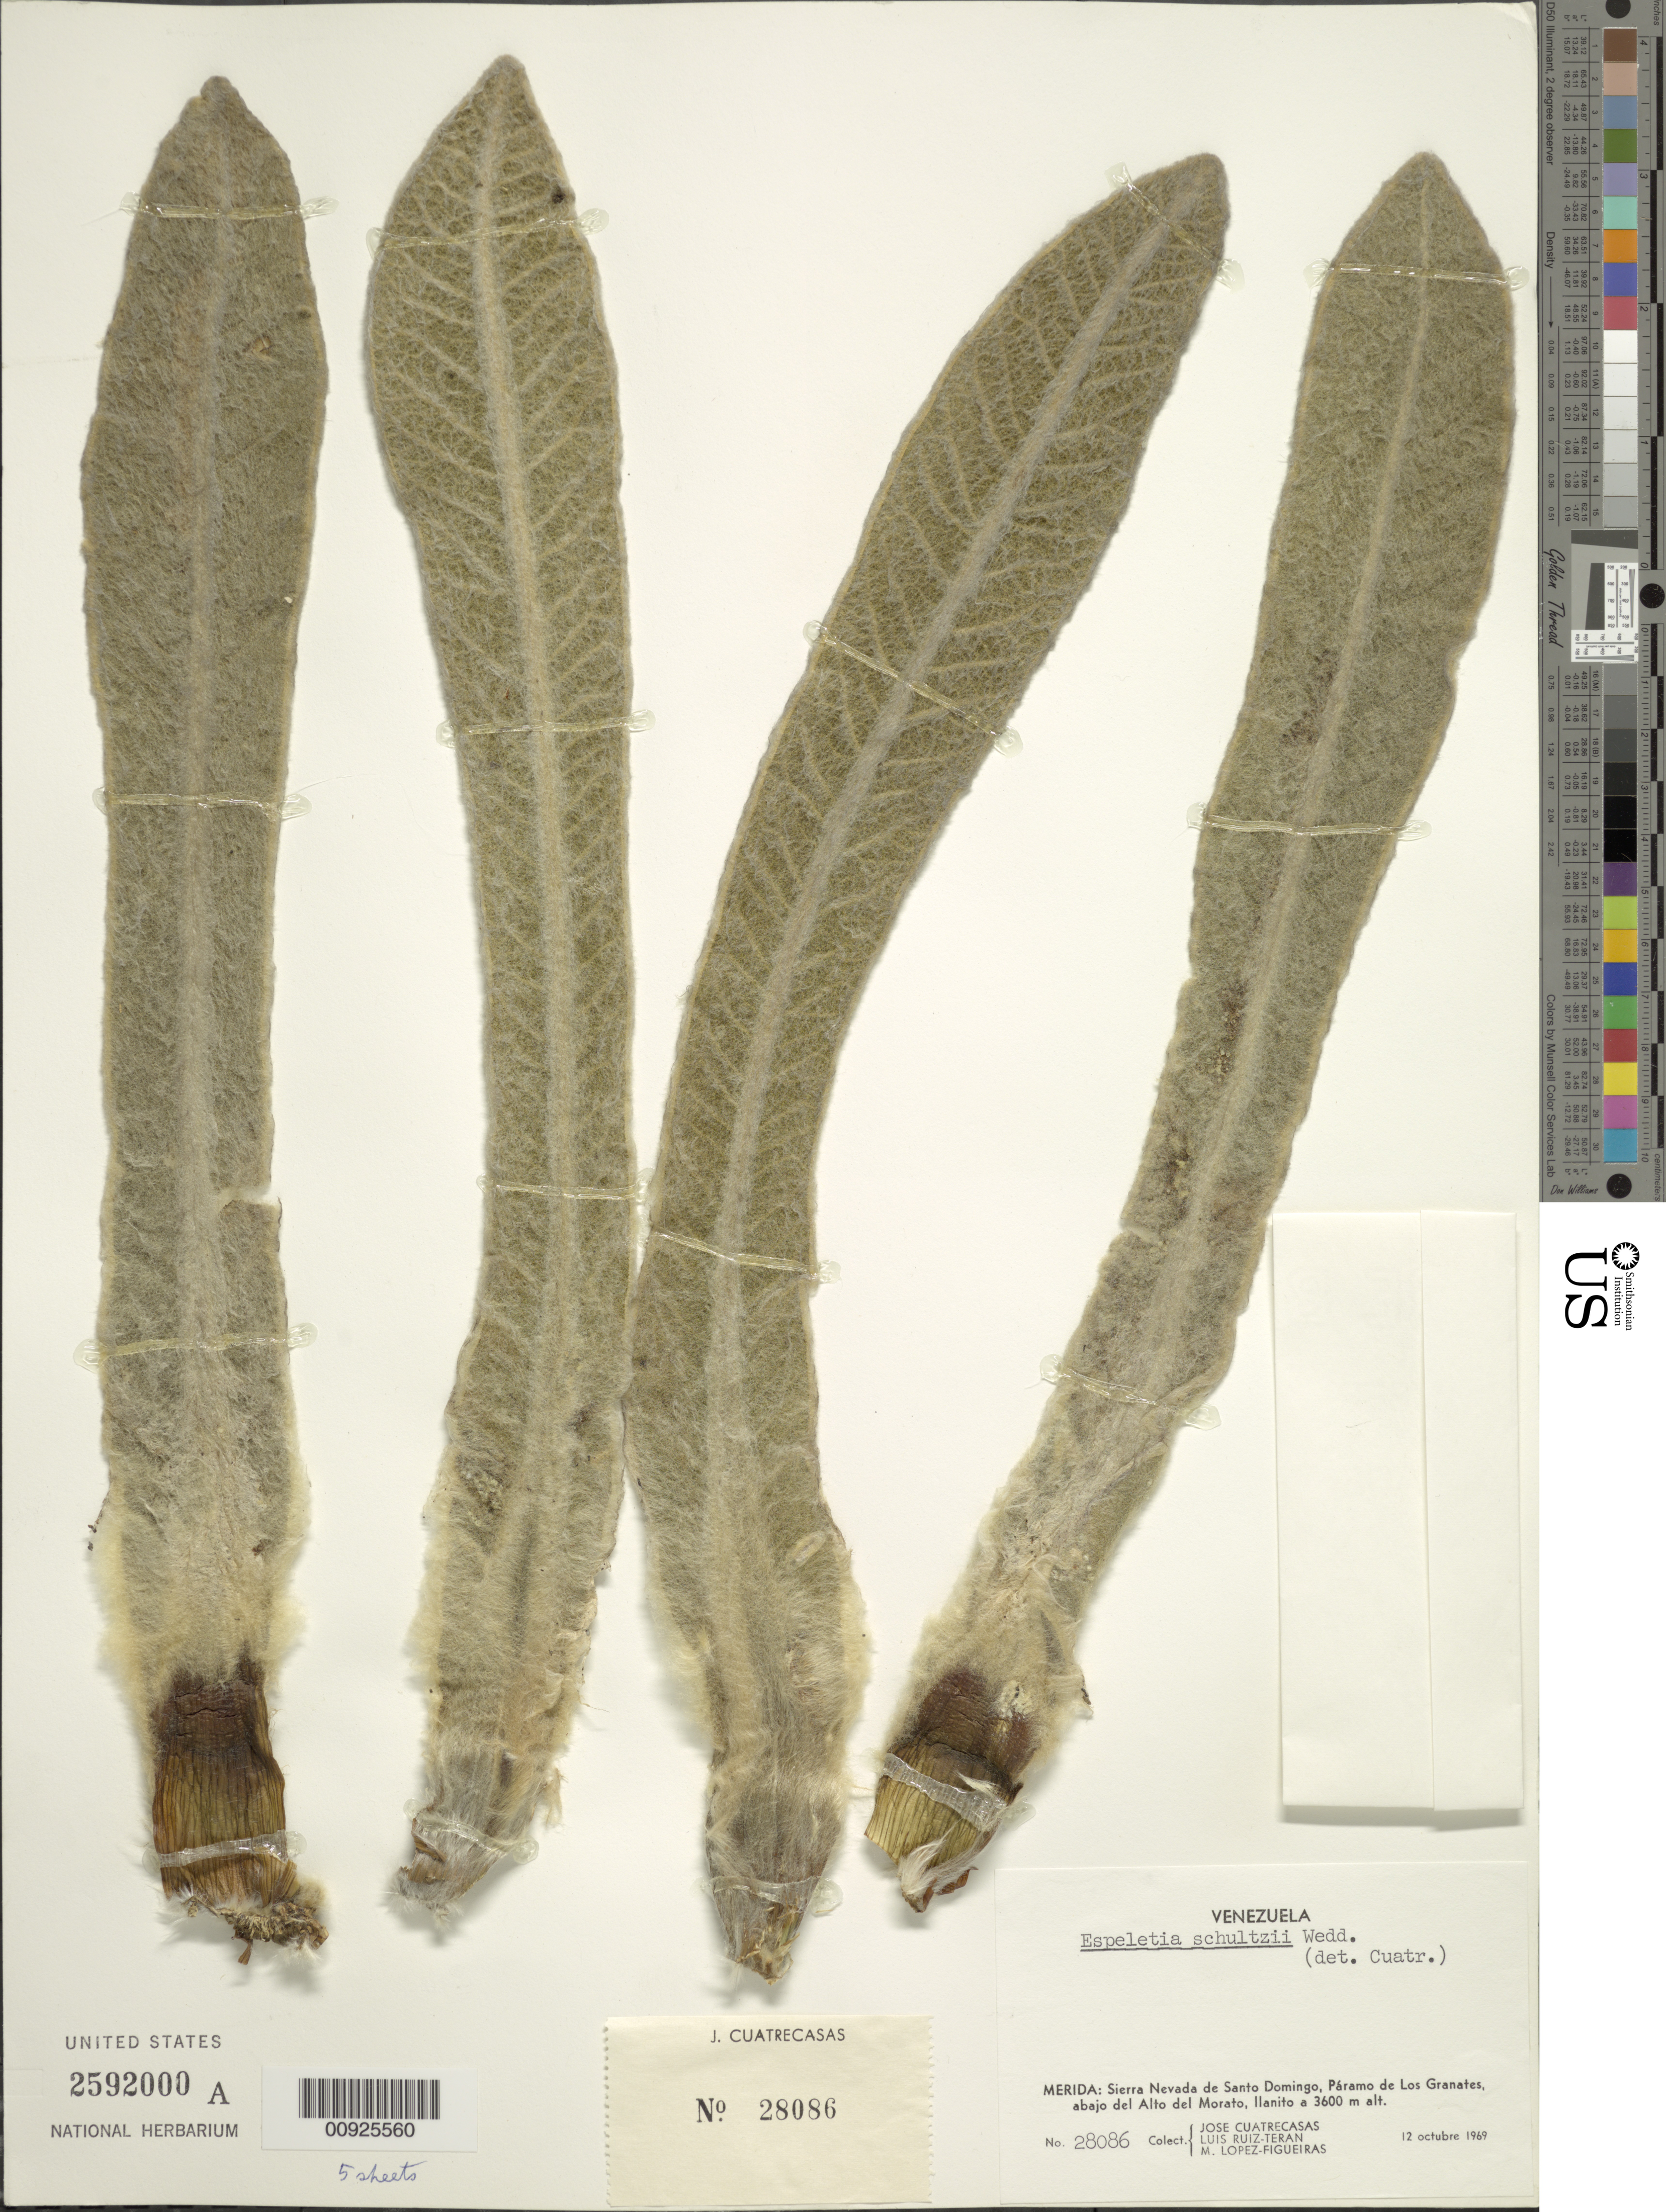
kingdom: Plantae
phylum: Tracheophyta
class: Magnoliopsida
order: Asterales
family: Asteraceae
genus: Espeletia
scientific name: Espeletia schultzii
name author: Wedd.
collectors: J. Cuatrecasas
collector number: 28086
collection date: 1969-10-12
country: Venezuela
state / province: Mérida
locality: P. de los Granates. Sierra Nevada de Santo Domingo, Páramo de los Granates, abajo del Alto del Morato, llanito.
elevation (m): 3600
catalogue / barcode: US 2592000A